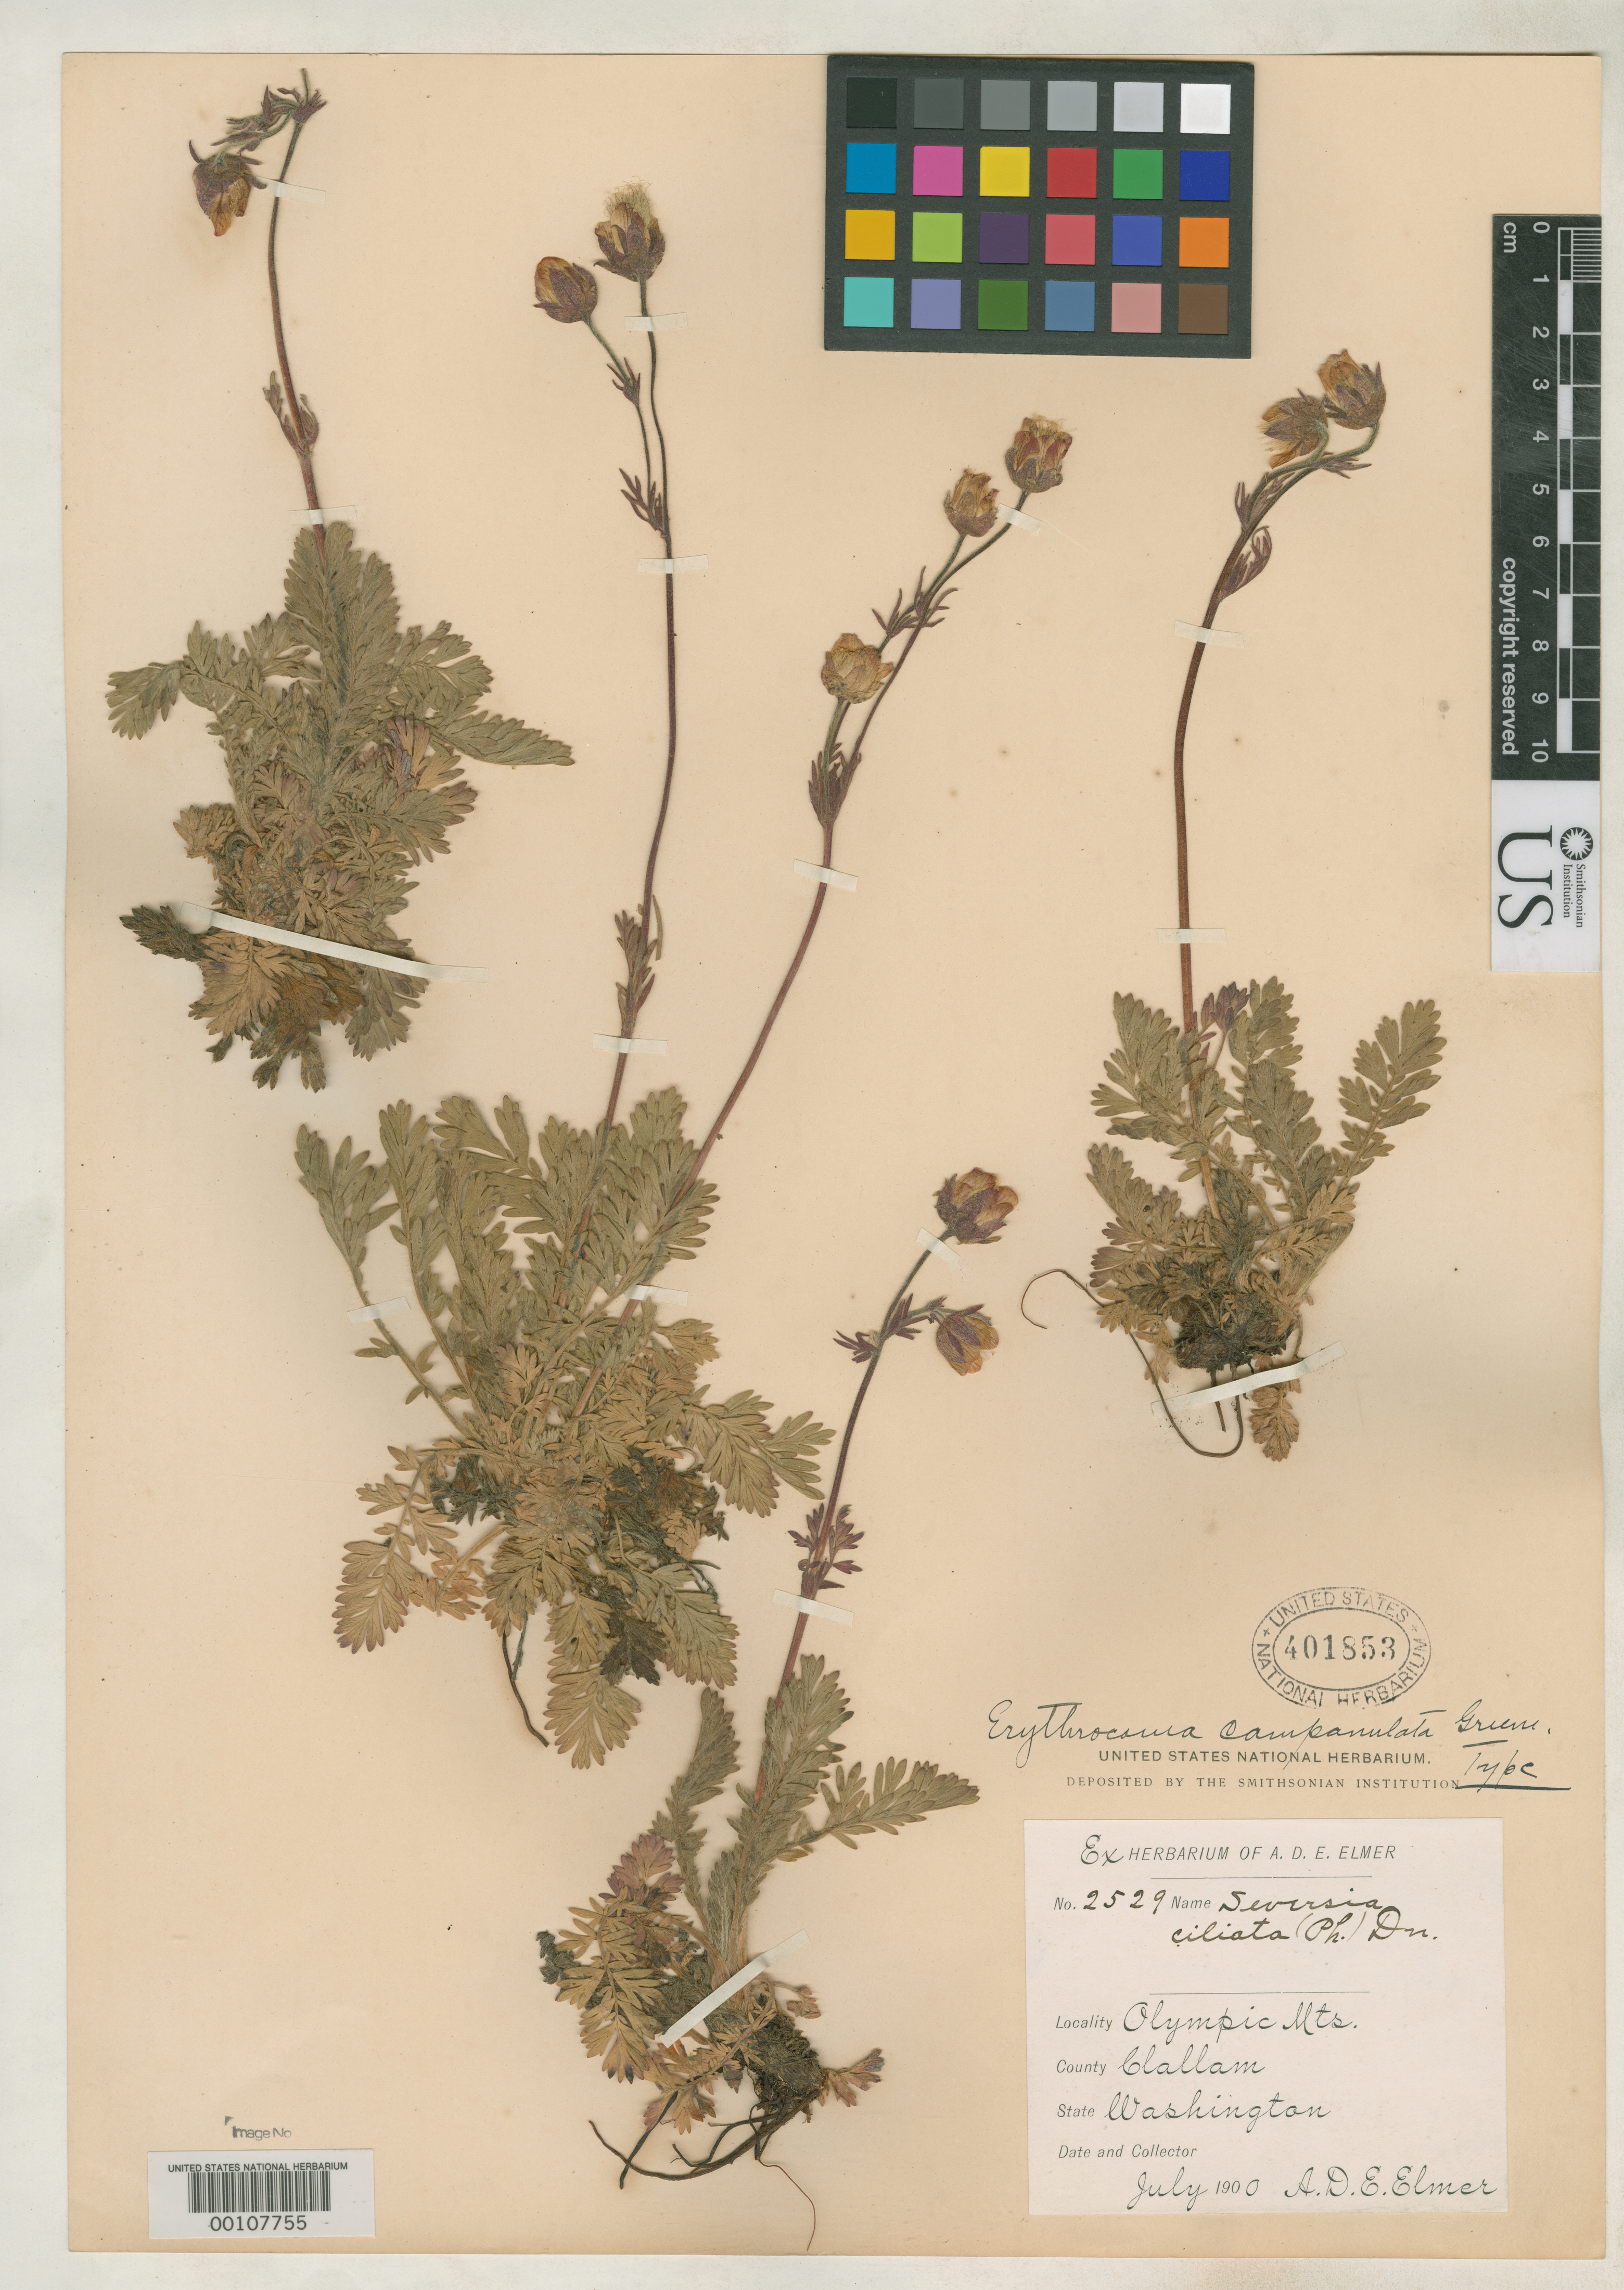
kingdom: Plantae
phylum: Tracheophyta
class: Magnoliopsida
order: Rosales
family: Rosaceae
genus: Erythrocoma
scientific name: Erythrocoma campanulata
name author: Greene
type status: Holotype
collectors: A. D. E. Elmer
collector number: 2529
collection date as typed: Jul 1900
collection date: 1900-07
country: United States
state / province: Washington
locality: Olympic Mts.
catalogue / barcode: US 401853